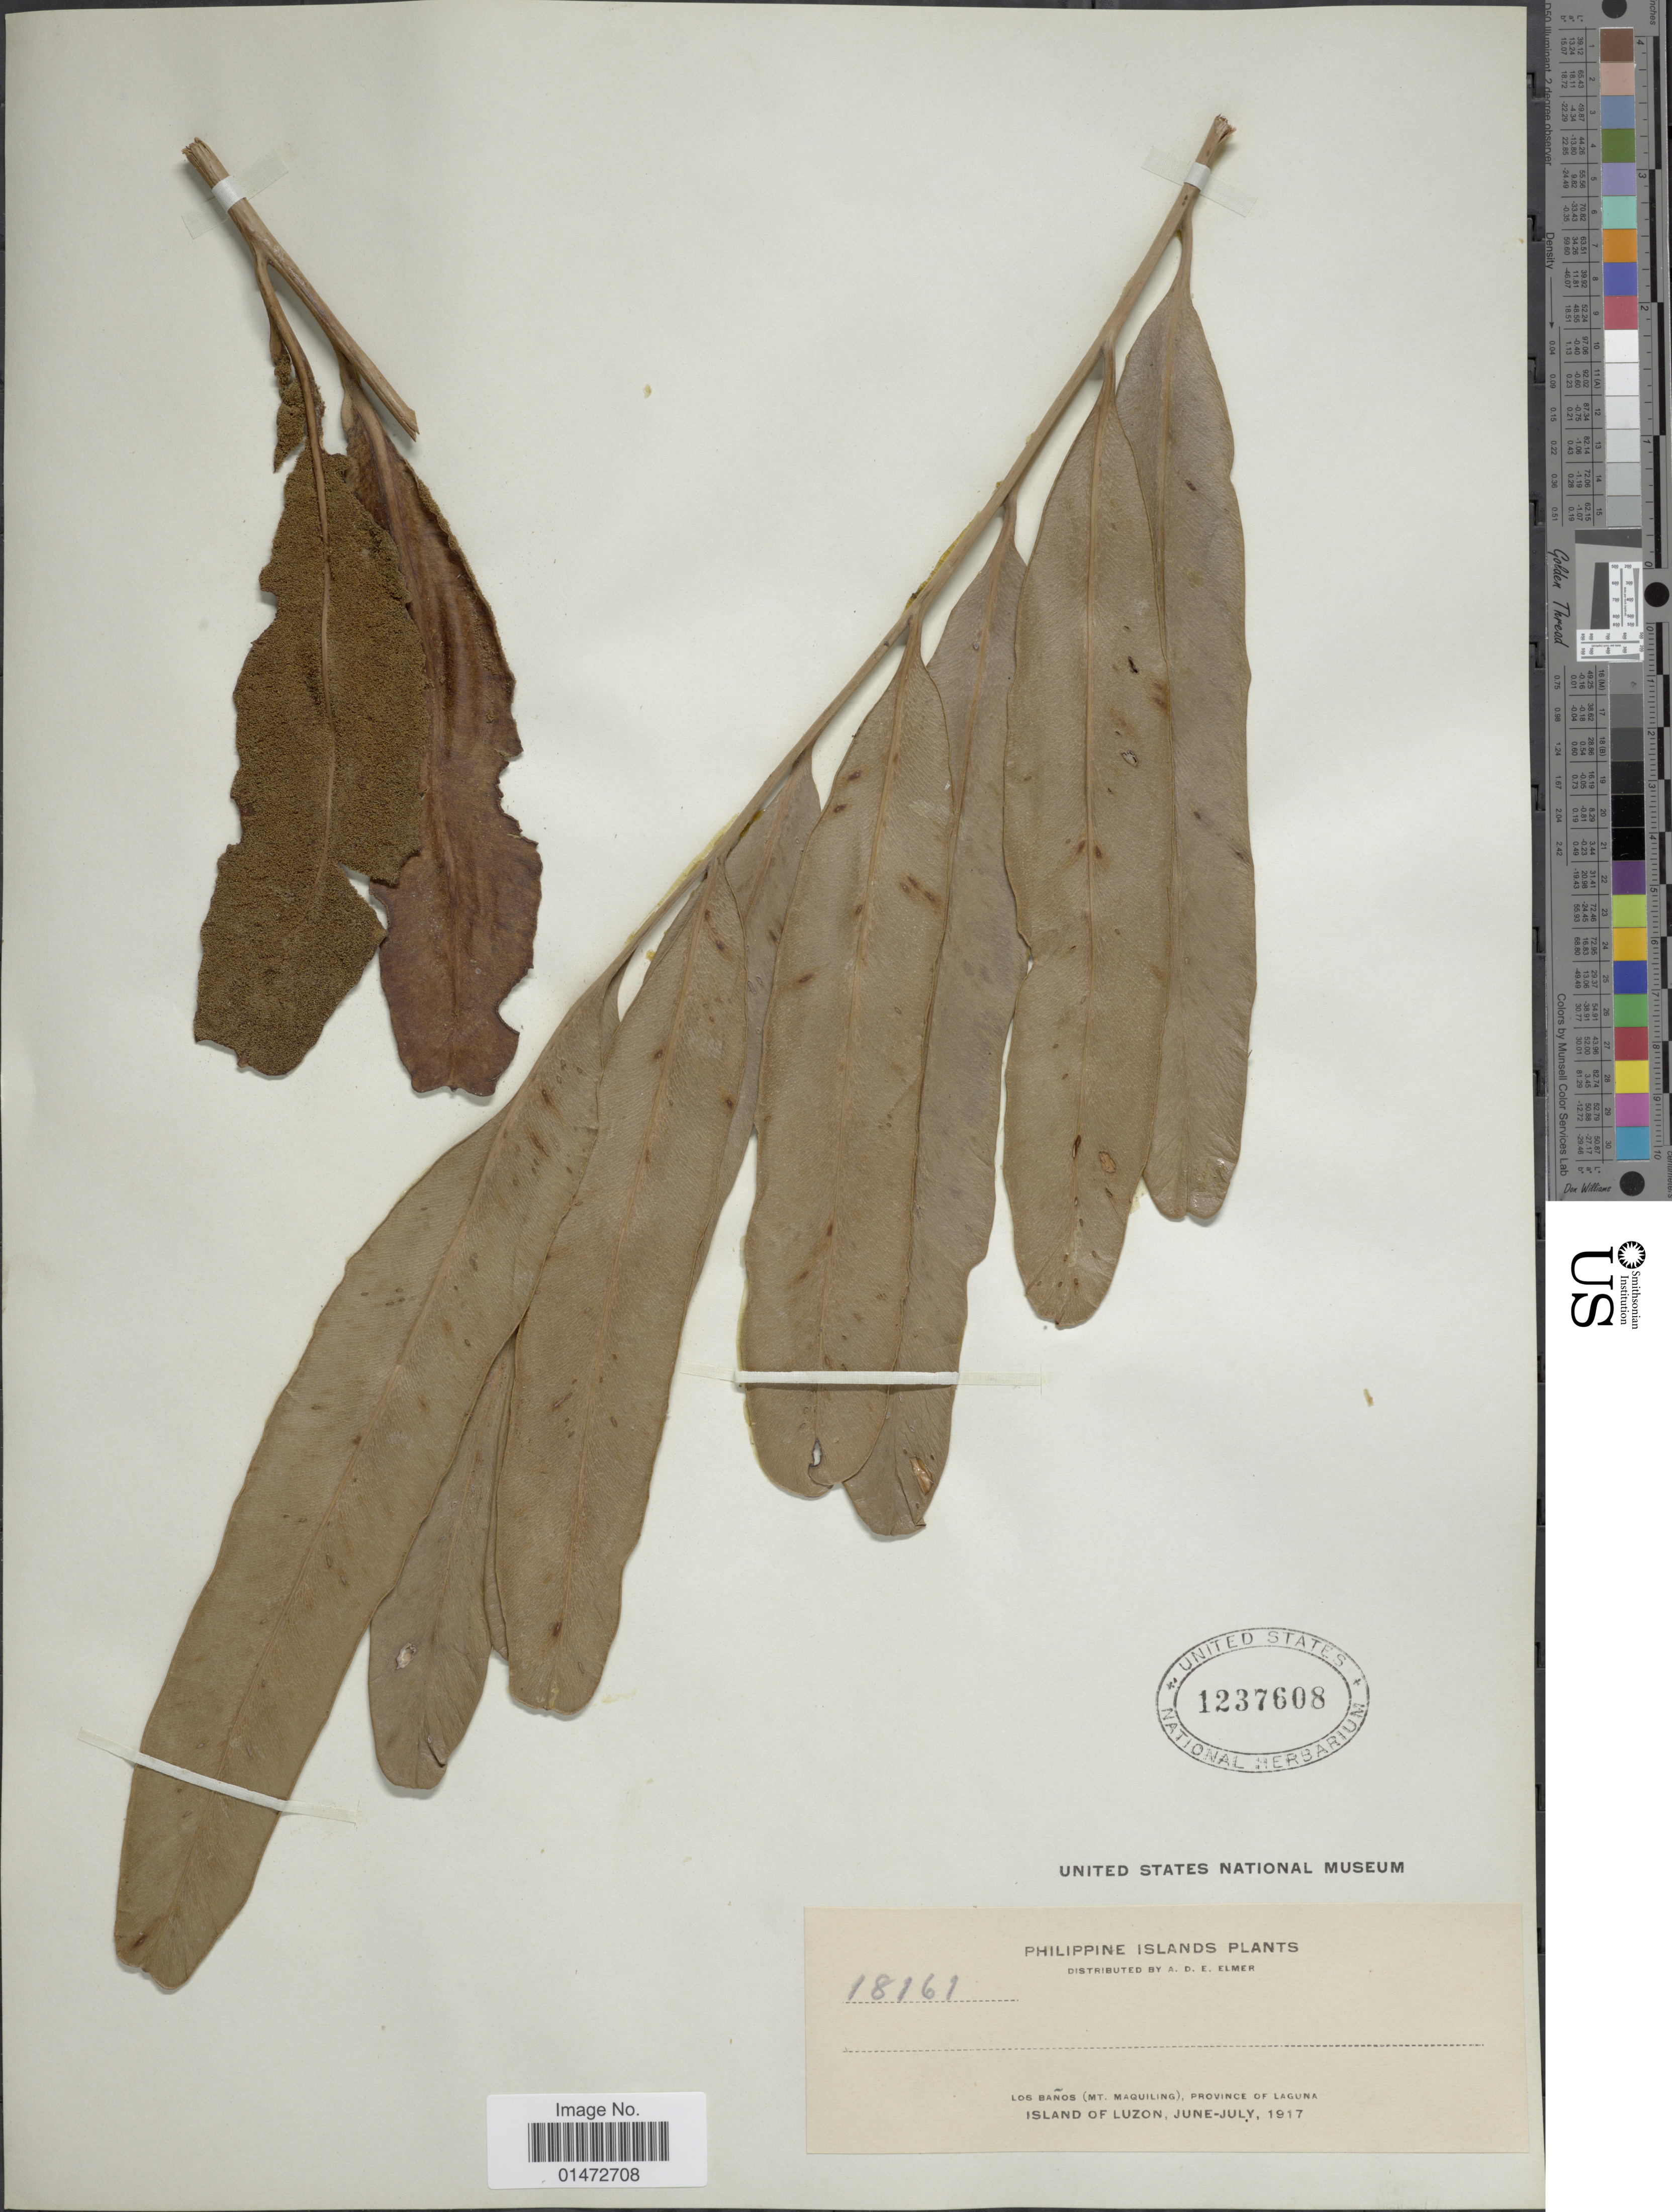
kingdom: Plantae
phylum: Tracheophyta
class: Polypodiopsida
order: Polypodiales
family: Pteridaceae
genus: Acrostichum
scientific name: Acrostichum aureum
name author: L.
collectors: A. D. E. Elmer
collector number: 18161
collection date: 1917-06/1917-07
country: Philippines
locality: Los Baños (Mt. Mawuiling), Province of Laguna, Island of Luzon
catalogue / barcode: US 1237608